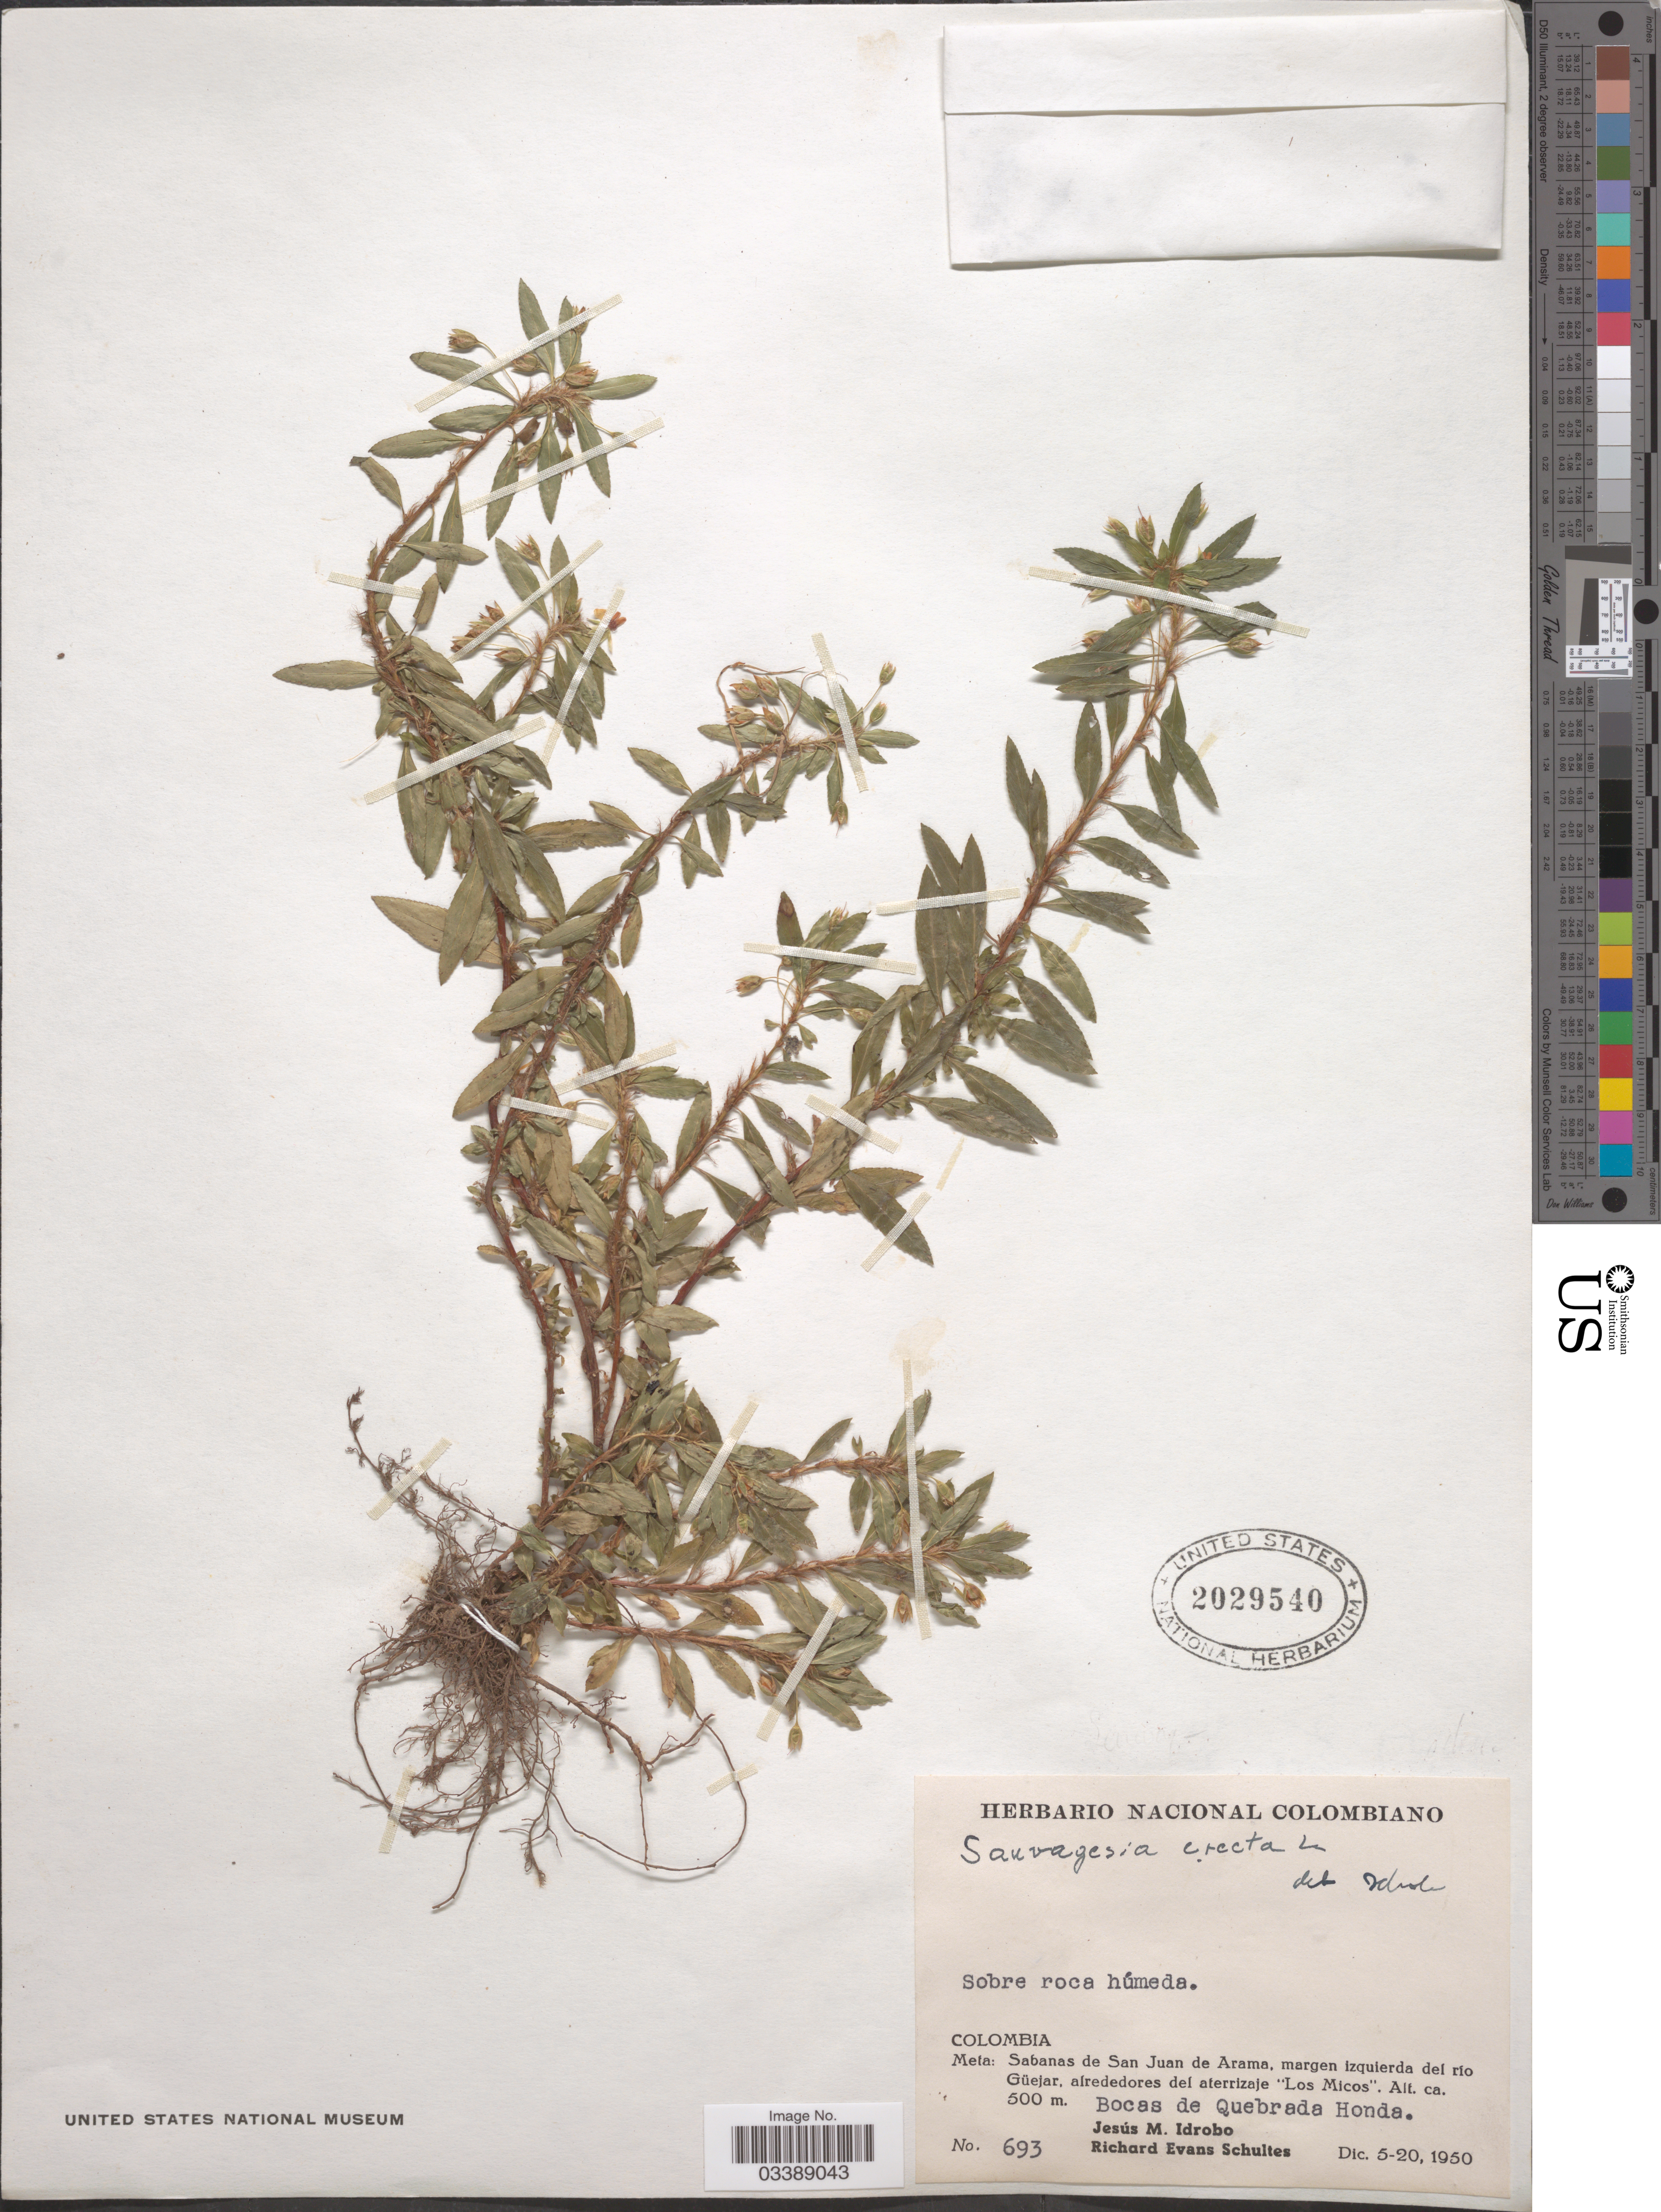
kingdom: Plantae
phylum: Tracheophyta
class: Magnoliopsida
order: Malpighiales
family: Ochnaceae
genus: Sauvagesia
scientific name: Sauvagesia erecta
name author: L.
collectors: J. M. Idrobo & R. E. Schultes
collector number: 693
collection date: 1950-12-05/1950-12-20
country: Colombia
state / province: Meta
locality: Sabanas de San Juan de Arama, margen izquierda del río Güejar, alrededores del aterrizaje "Los Micos". Bocas de Quebrada Honda.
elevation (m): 500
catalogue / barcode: US 2029540